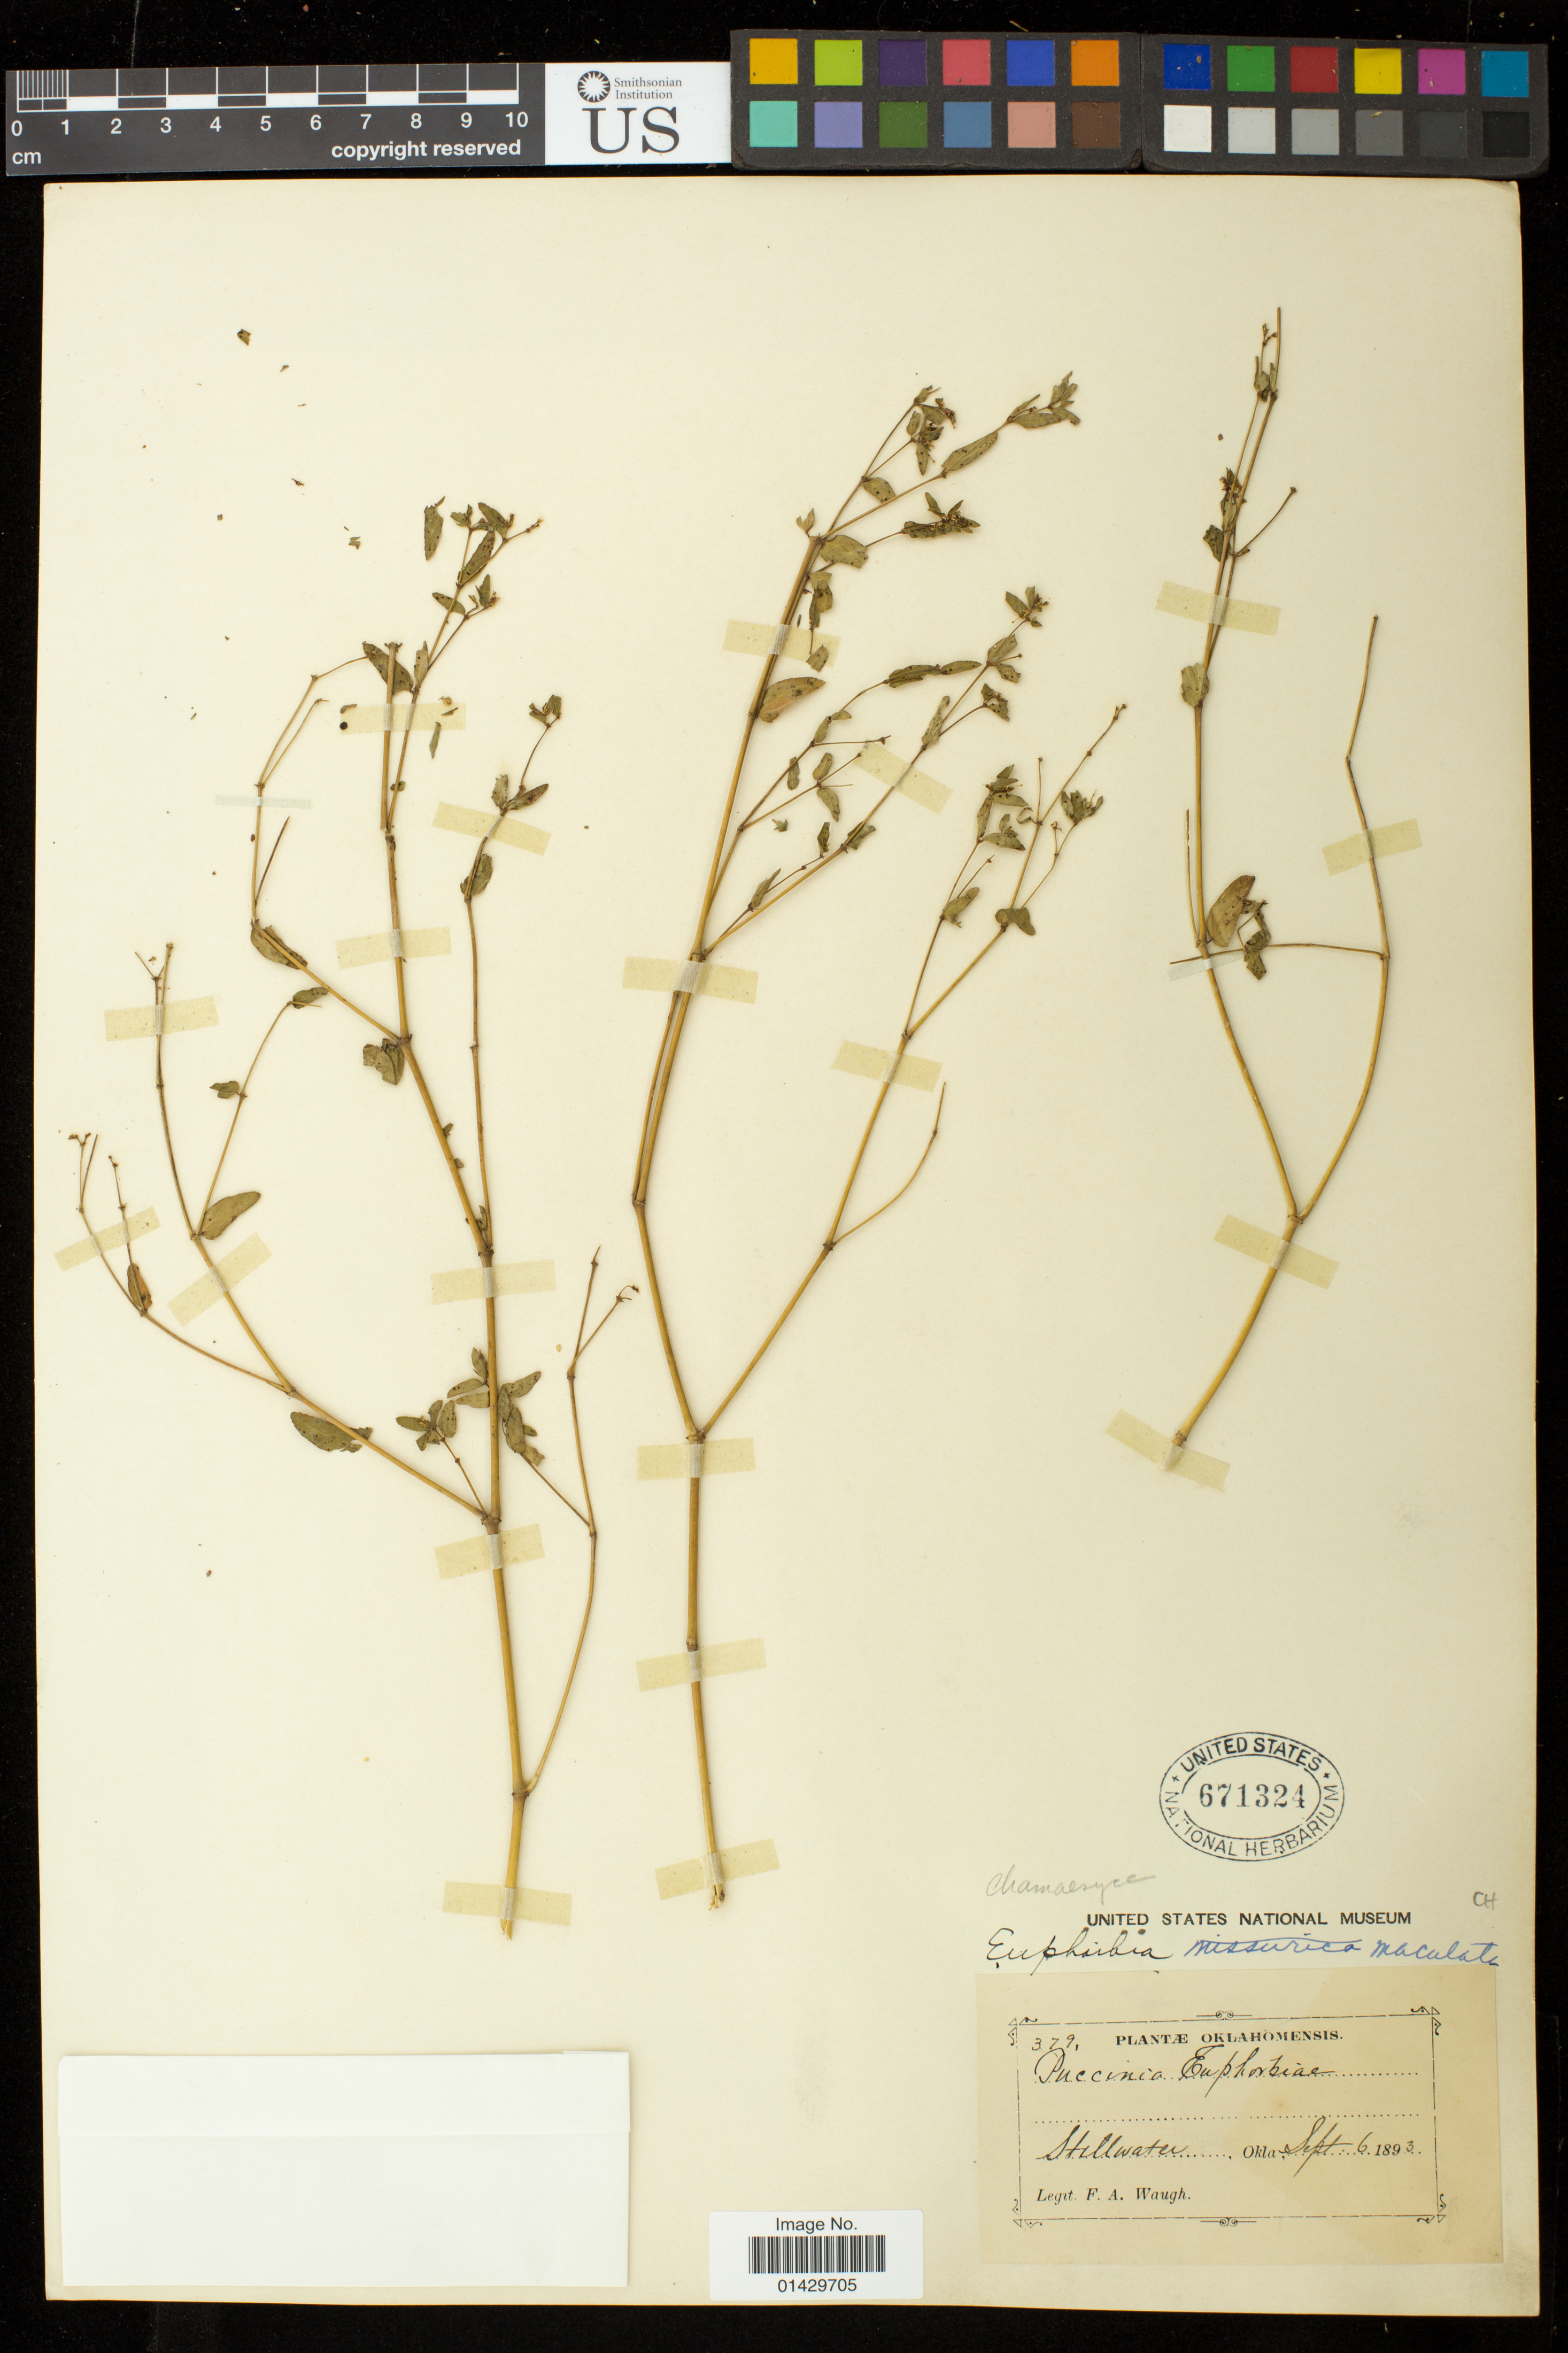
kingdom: Plantae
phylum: Tracheophyta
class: Magnoliopsida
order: Malpighiales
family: Euphorbiaceae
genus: Euphorbia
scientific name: Euphorbia sp.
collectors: F. Waugh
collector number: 379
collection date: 1893-09-06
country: United States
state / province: Oklahoma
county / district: Payne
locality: Stillwater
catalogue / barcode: US 671324